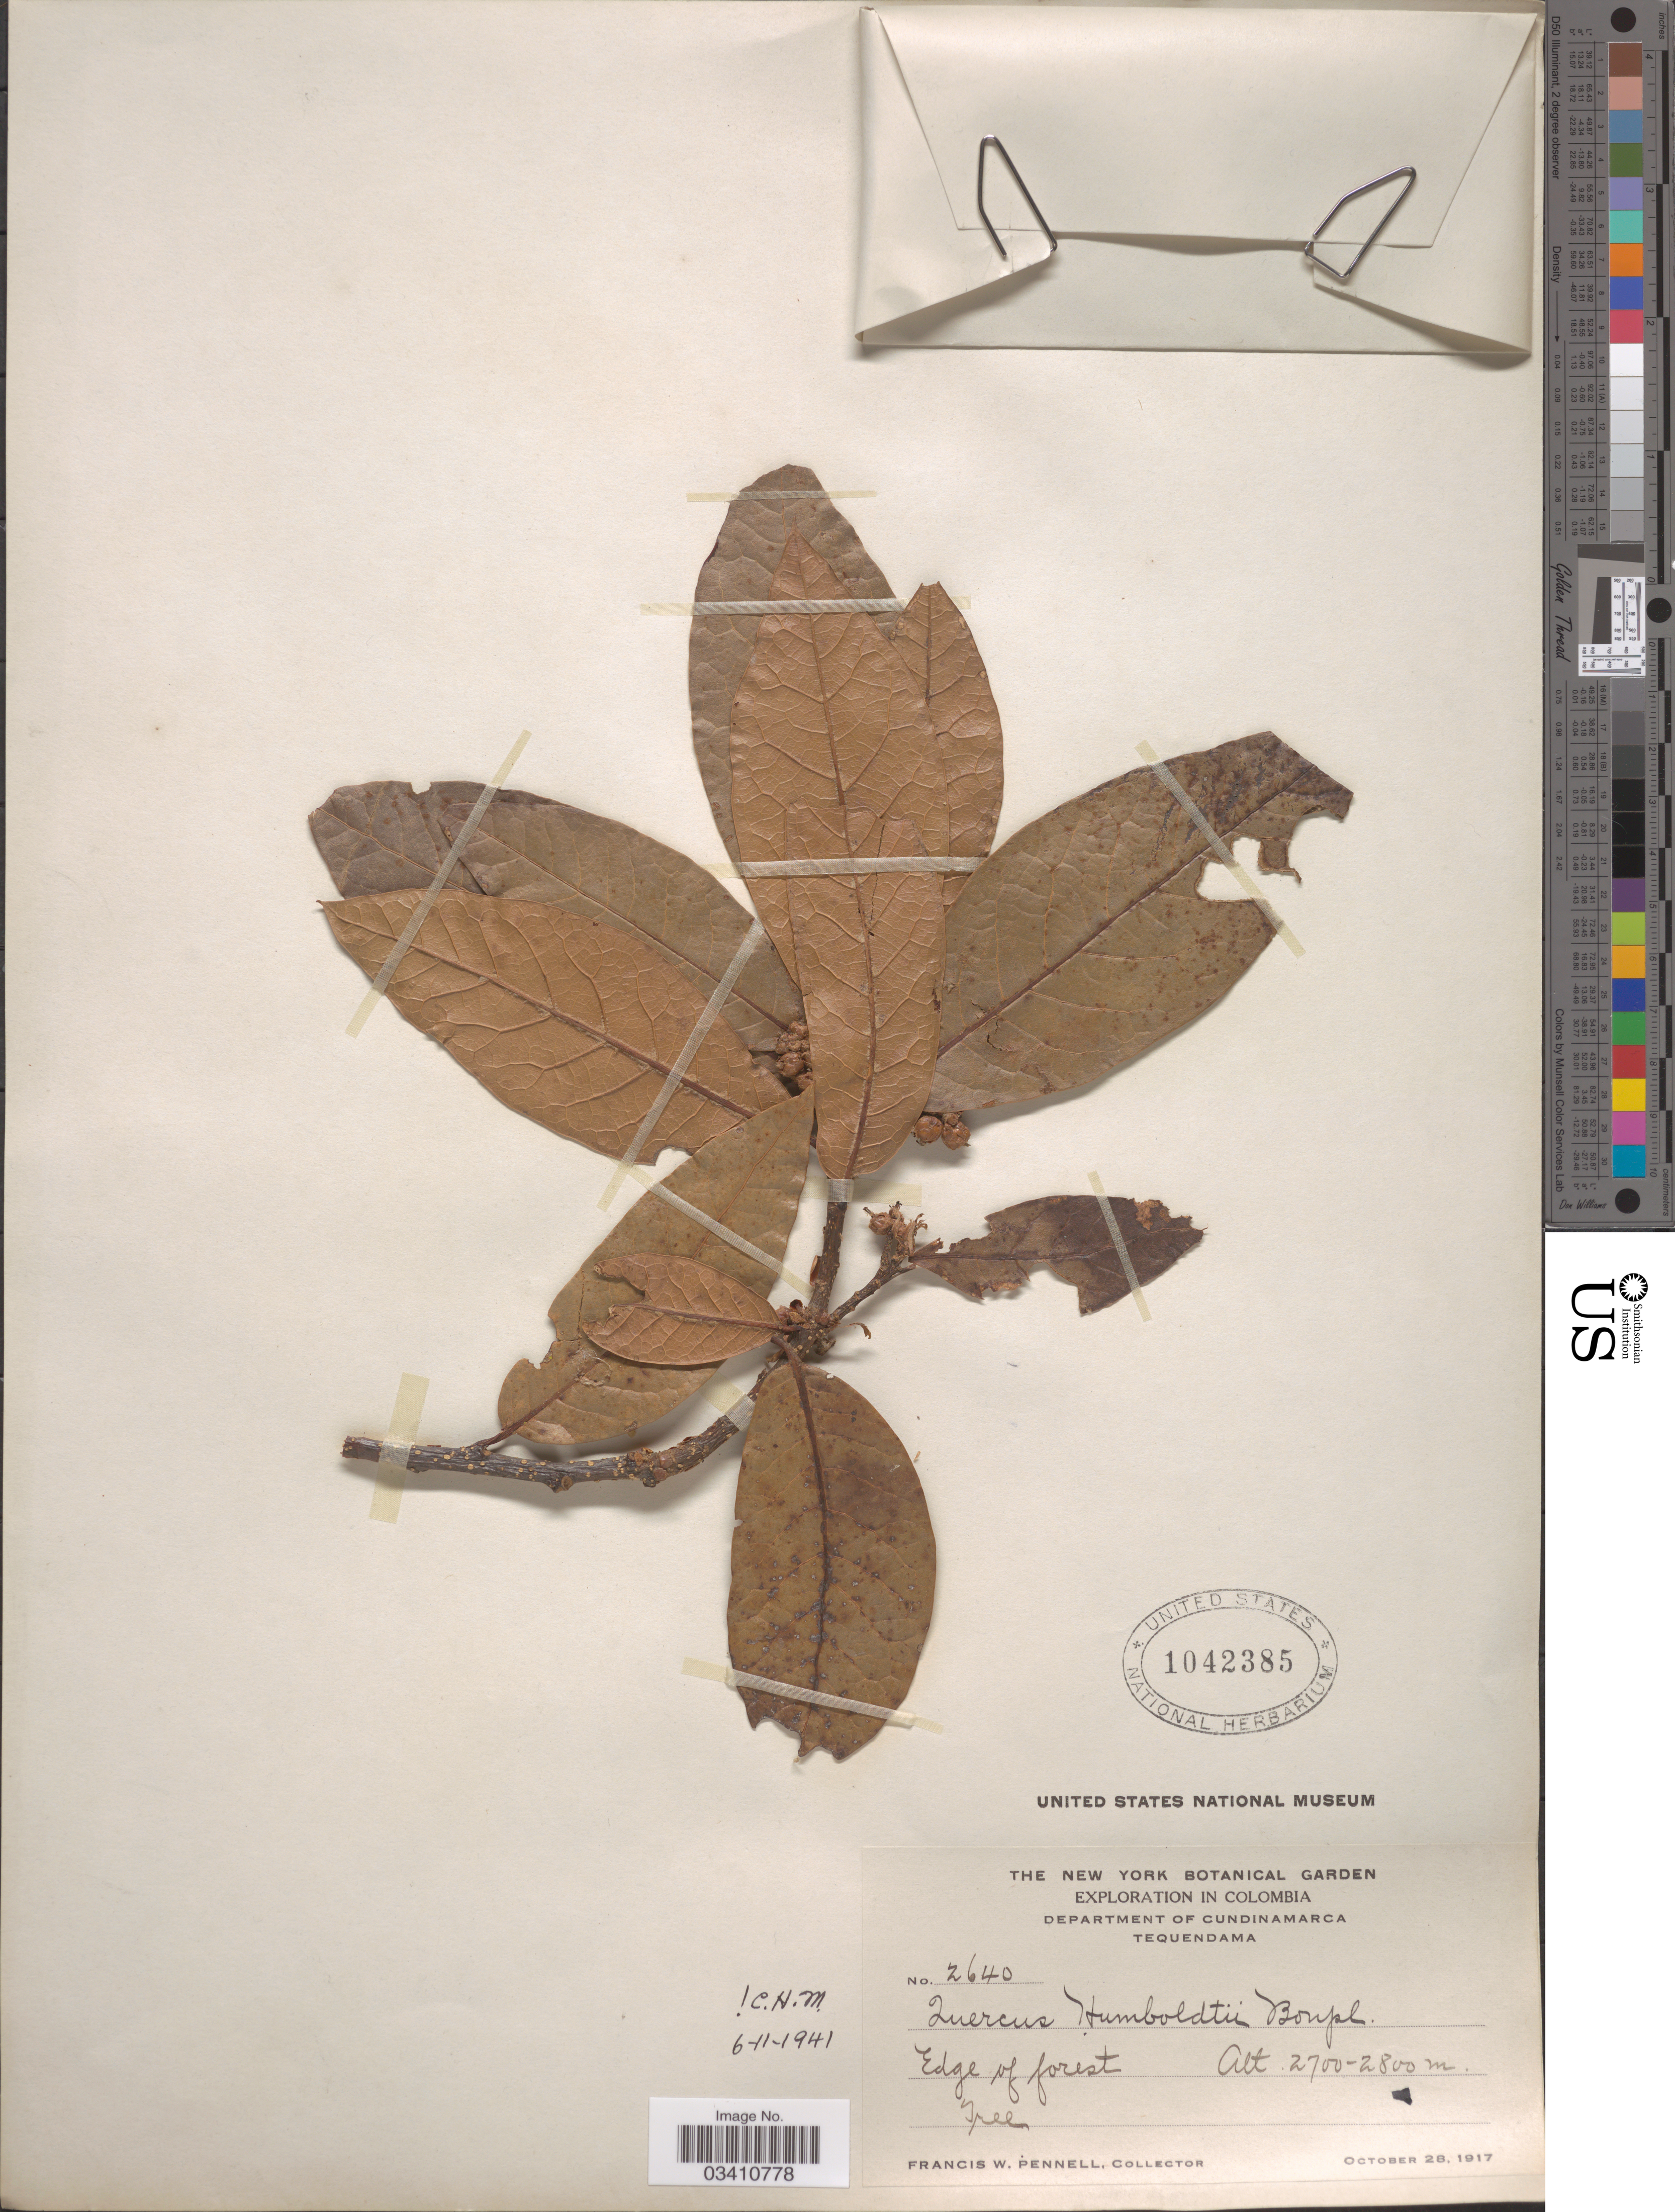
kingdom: Plantae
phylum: Tracheophyta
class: Magnoliopsida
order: Fagales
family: Fagaceae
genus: Quercus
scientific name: Quercus humboldtii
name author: Bonpl.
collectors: F. W. Pennell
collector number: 2640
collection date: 1917-10-28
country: Colombia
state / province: Cundinamarca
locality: Department of Cundinamarca. Tequendama.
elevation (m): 2700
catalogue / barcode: US 1042385